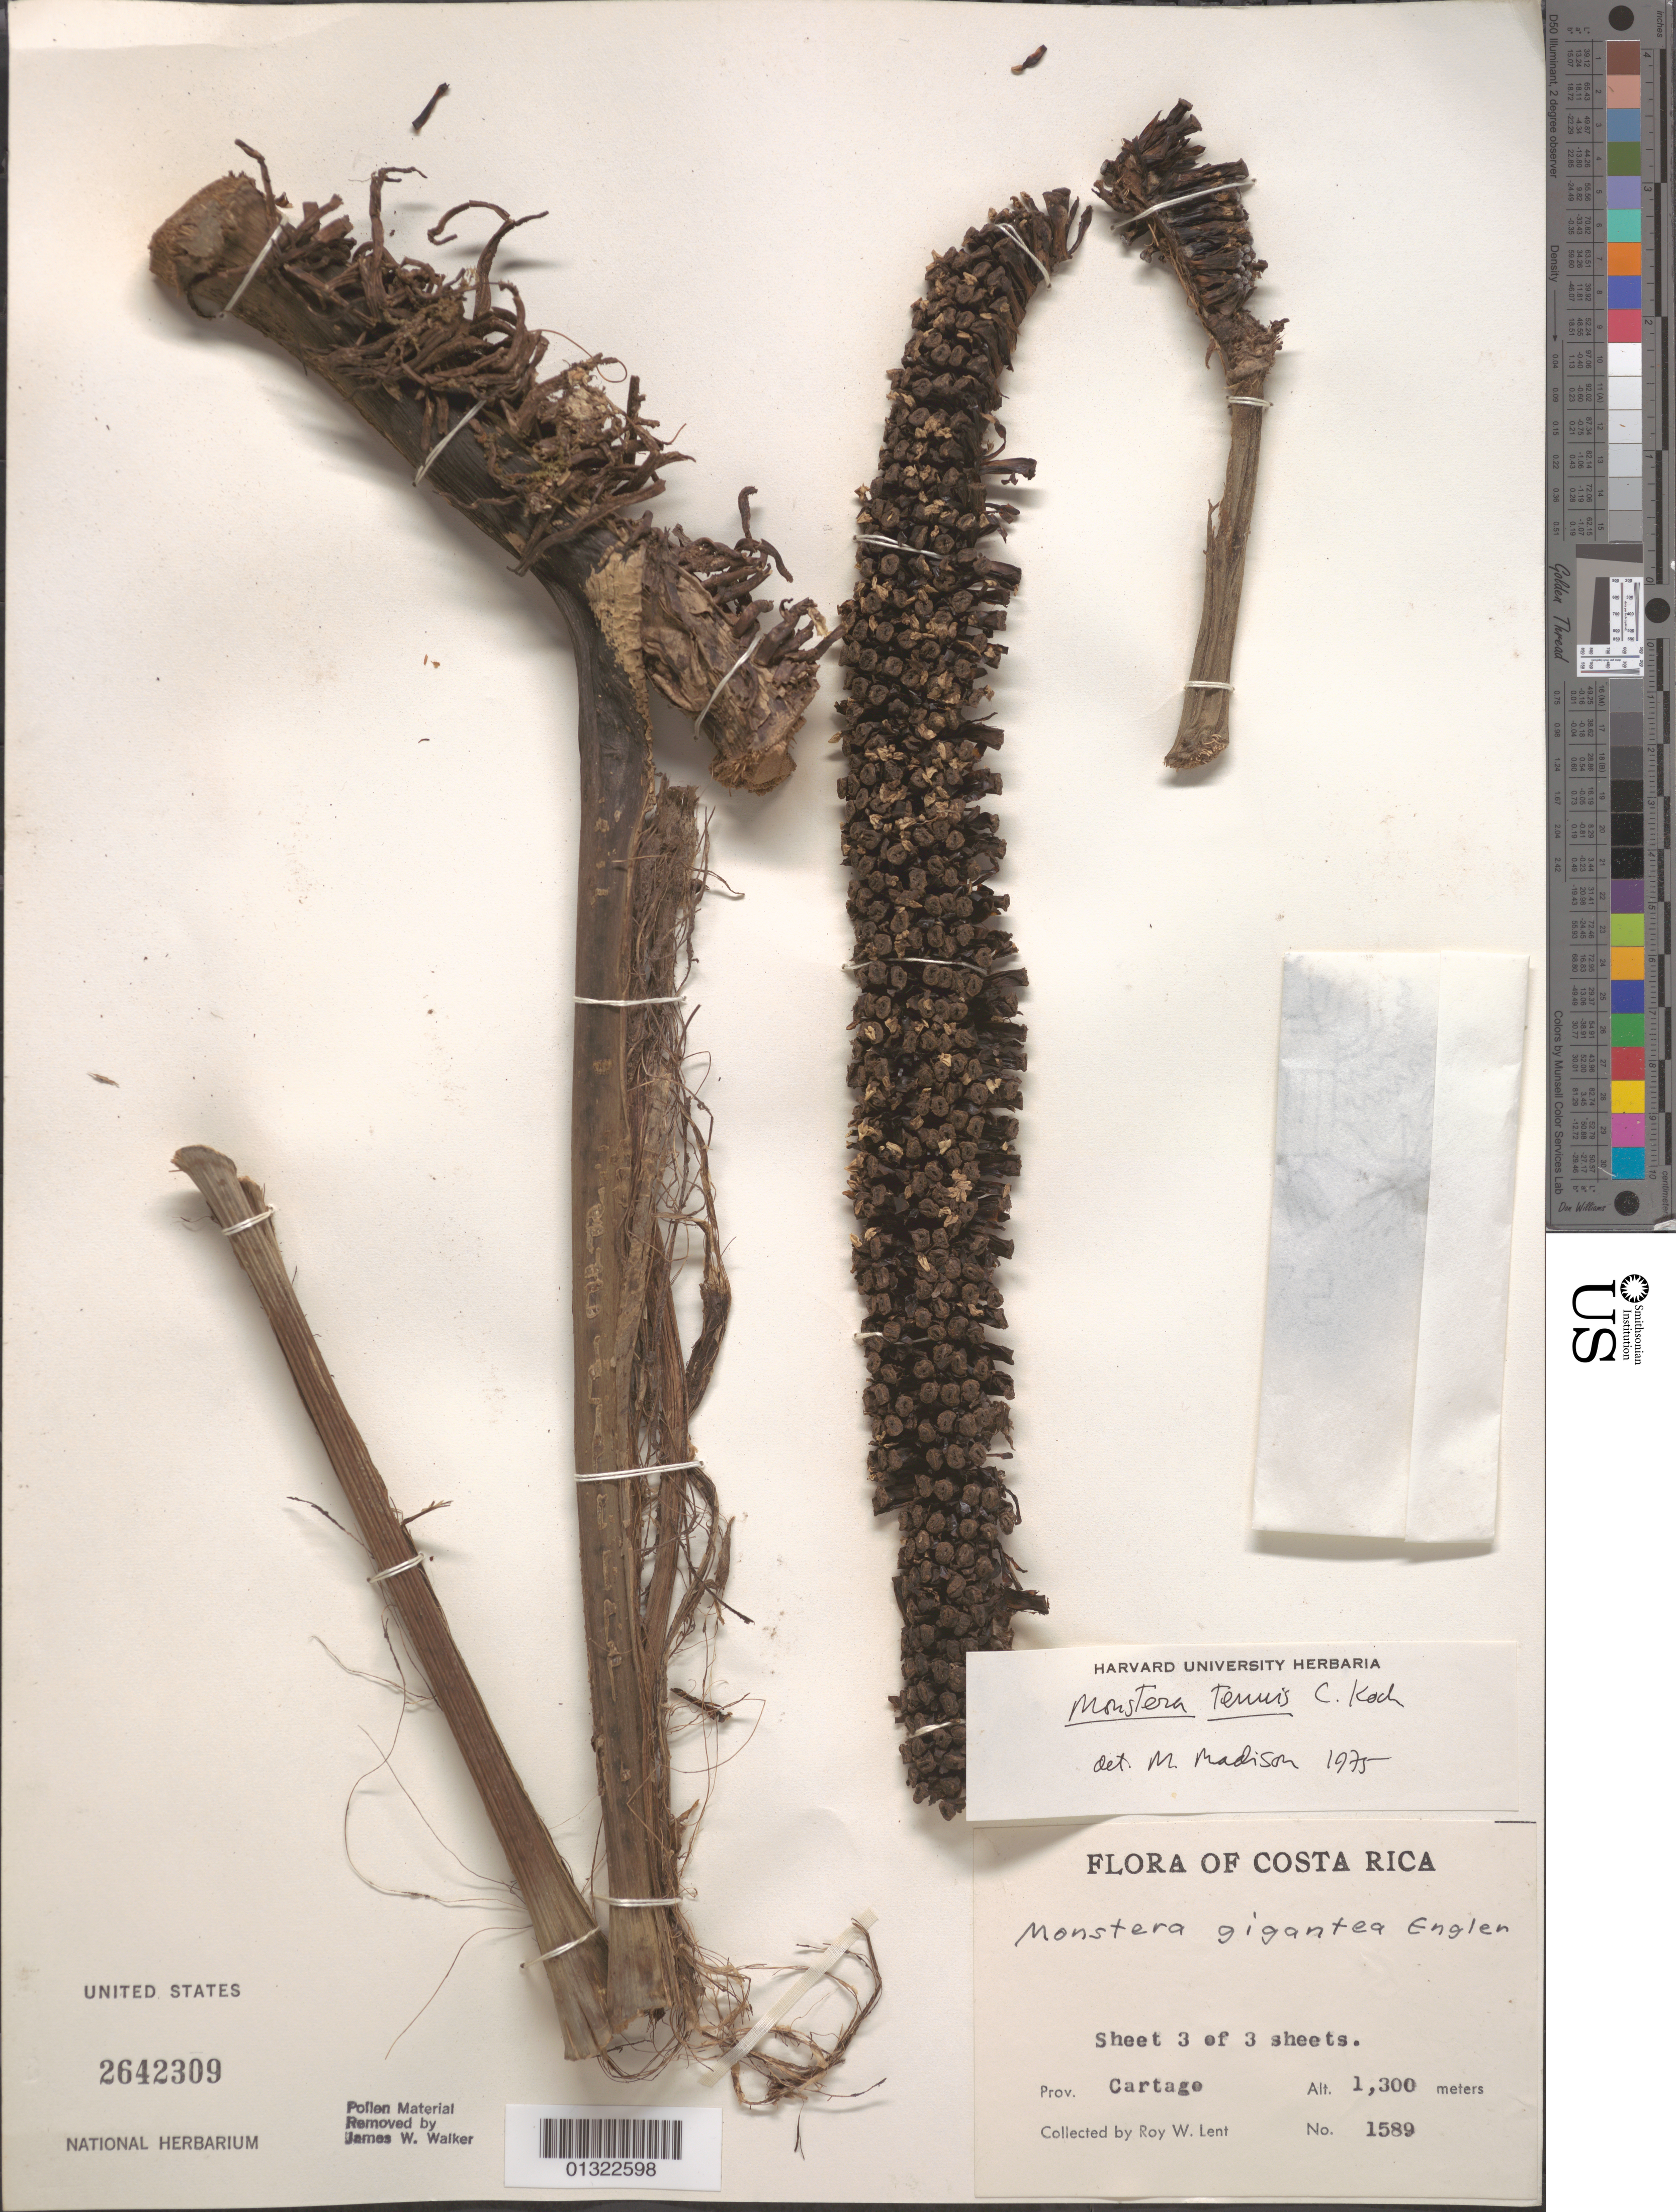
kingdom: Plantae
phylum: Tracheophyta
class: Liliopsida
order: Alismatales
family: Araceae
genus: Monstera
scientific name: Monstera tenuis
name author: K. Koch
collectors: R. W. Lent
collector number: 1589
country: Costa Rica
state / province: Cartago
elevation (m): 1300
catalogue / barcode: US 2642309